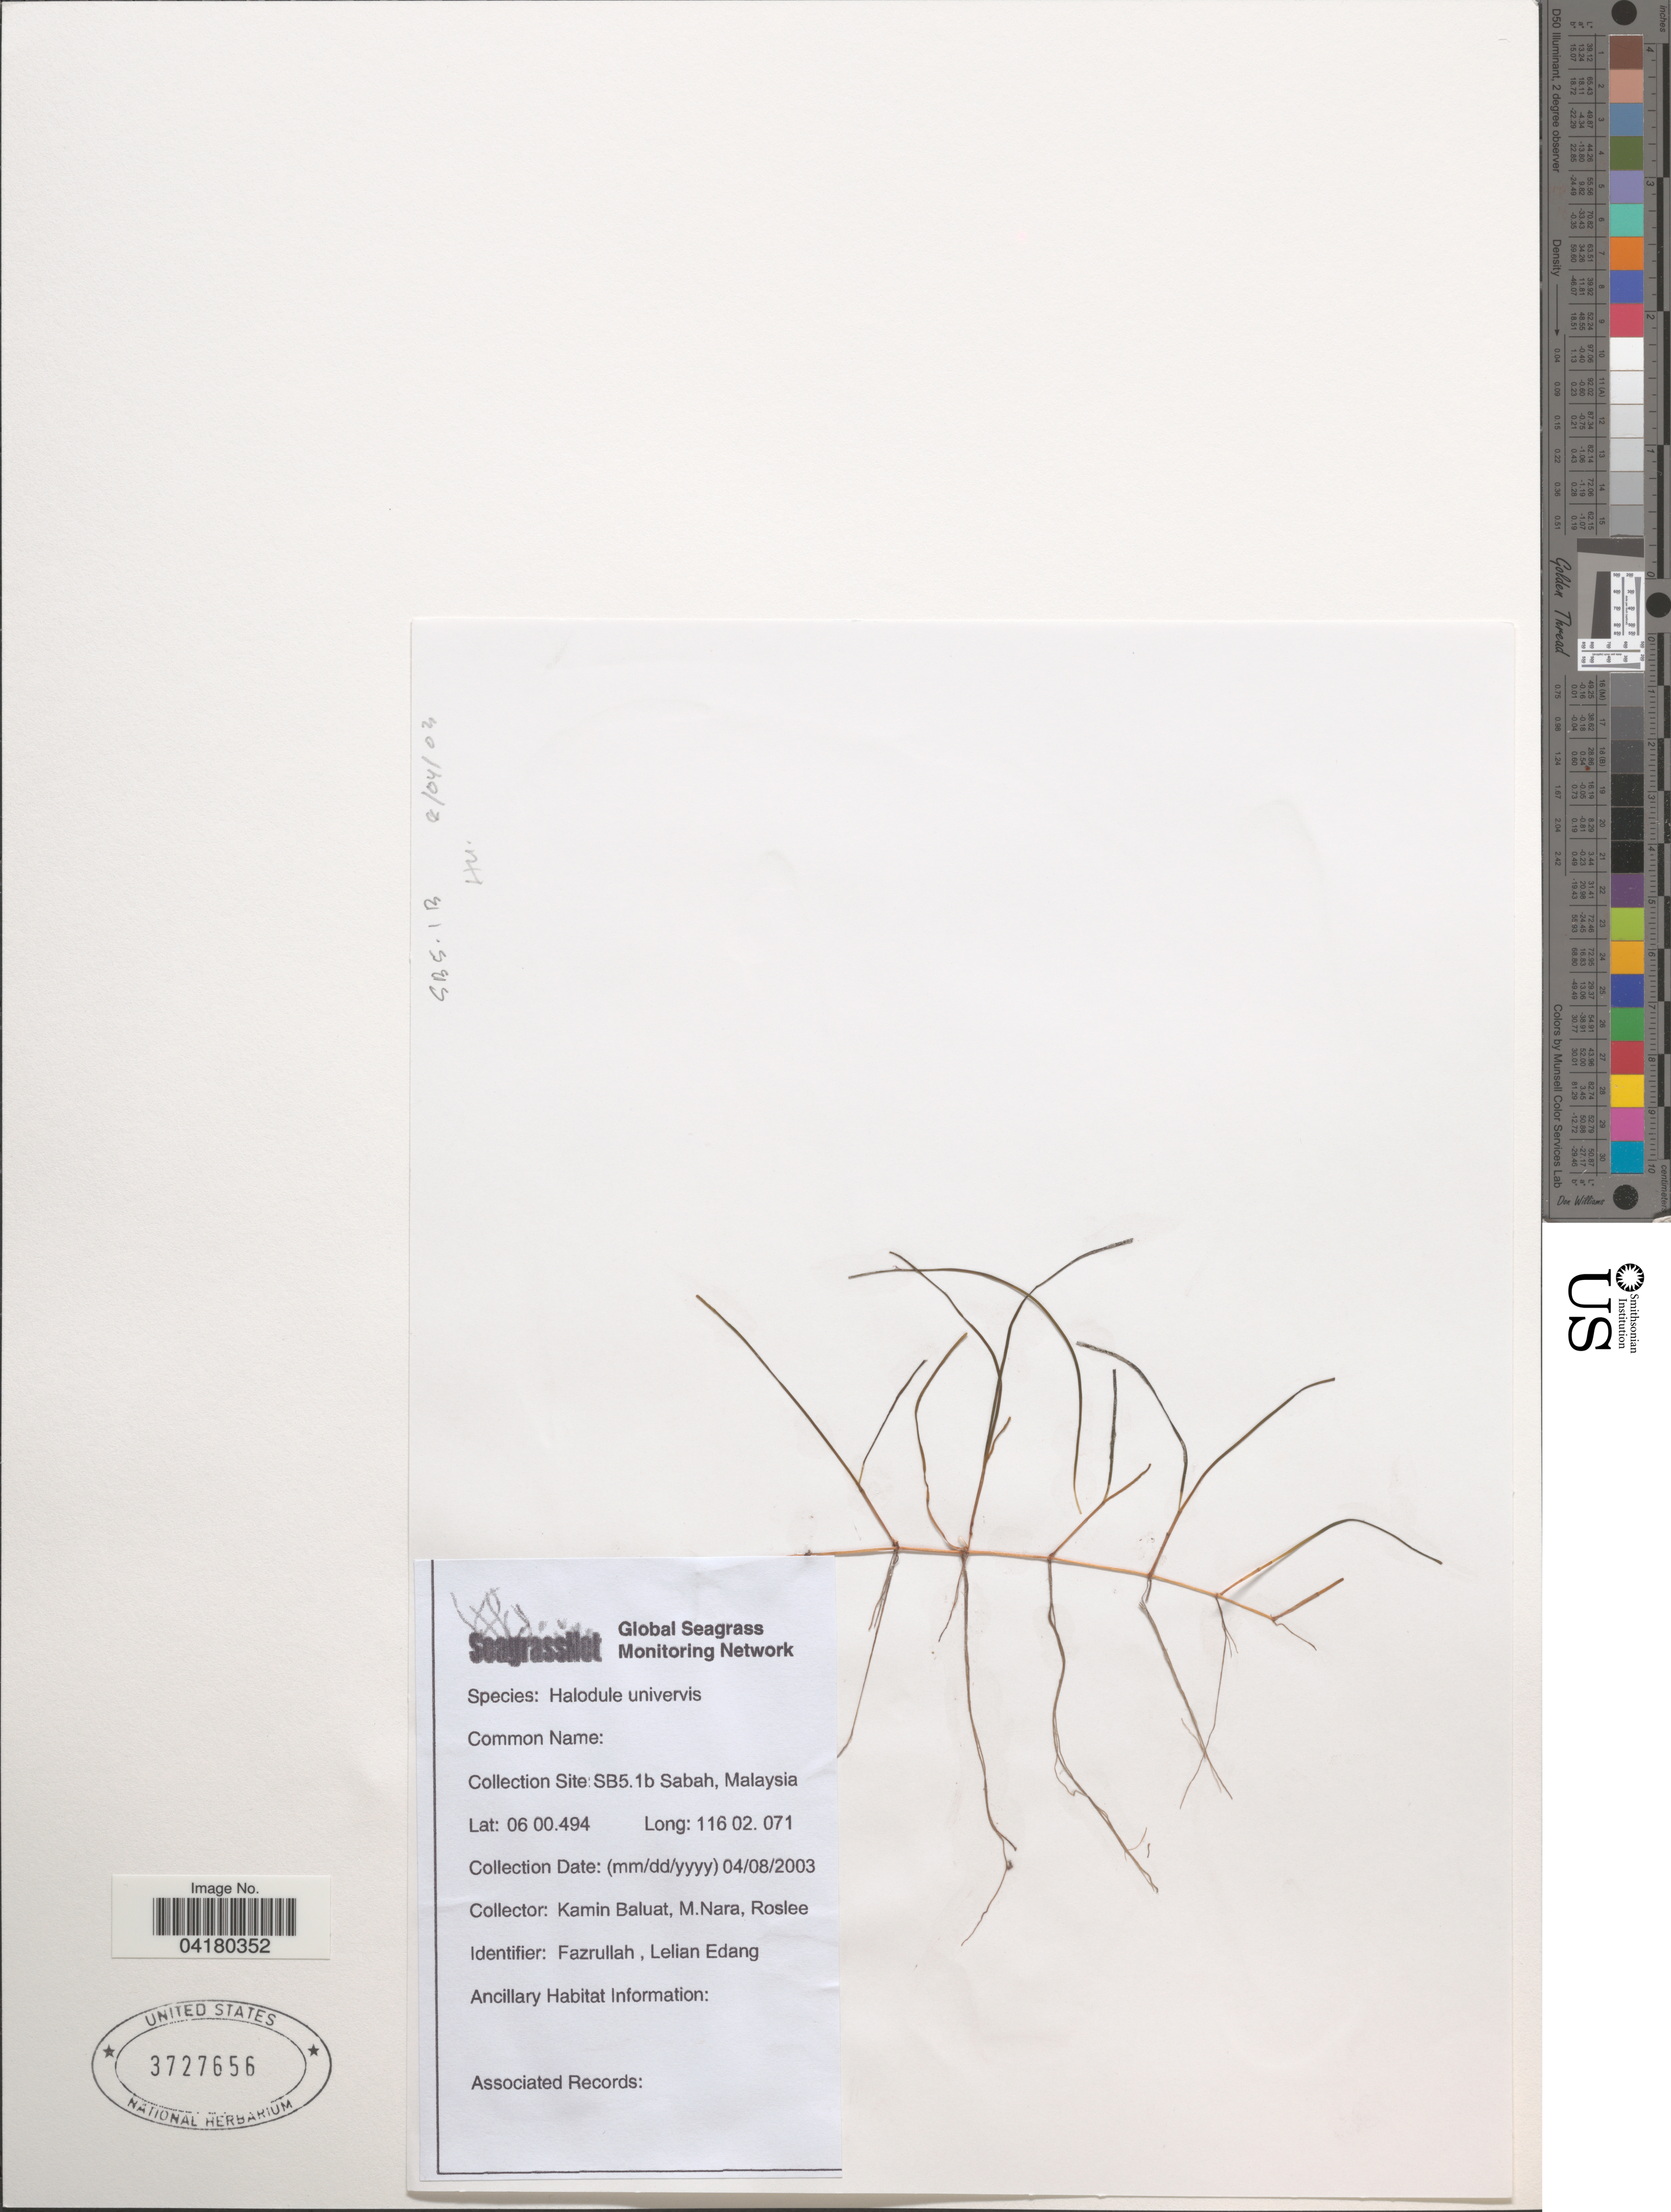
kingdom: Plantae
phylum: Tracheophyta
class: Liliopsida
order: Alismatales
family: Cymodoceaceae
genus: Halodule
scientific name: Halodule uninervis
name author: (Forssk.) Asch.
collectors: K. Baluat, M. Nara & Roslee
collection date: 2003-04-08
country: Malaysia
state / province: Sabah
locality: SB5.1b.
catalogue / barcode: US 3727656